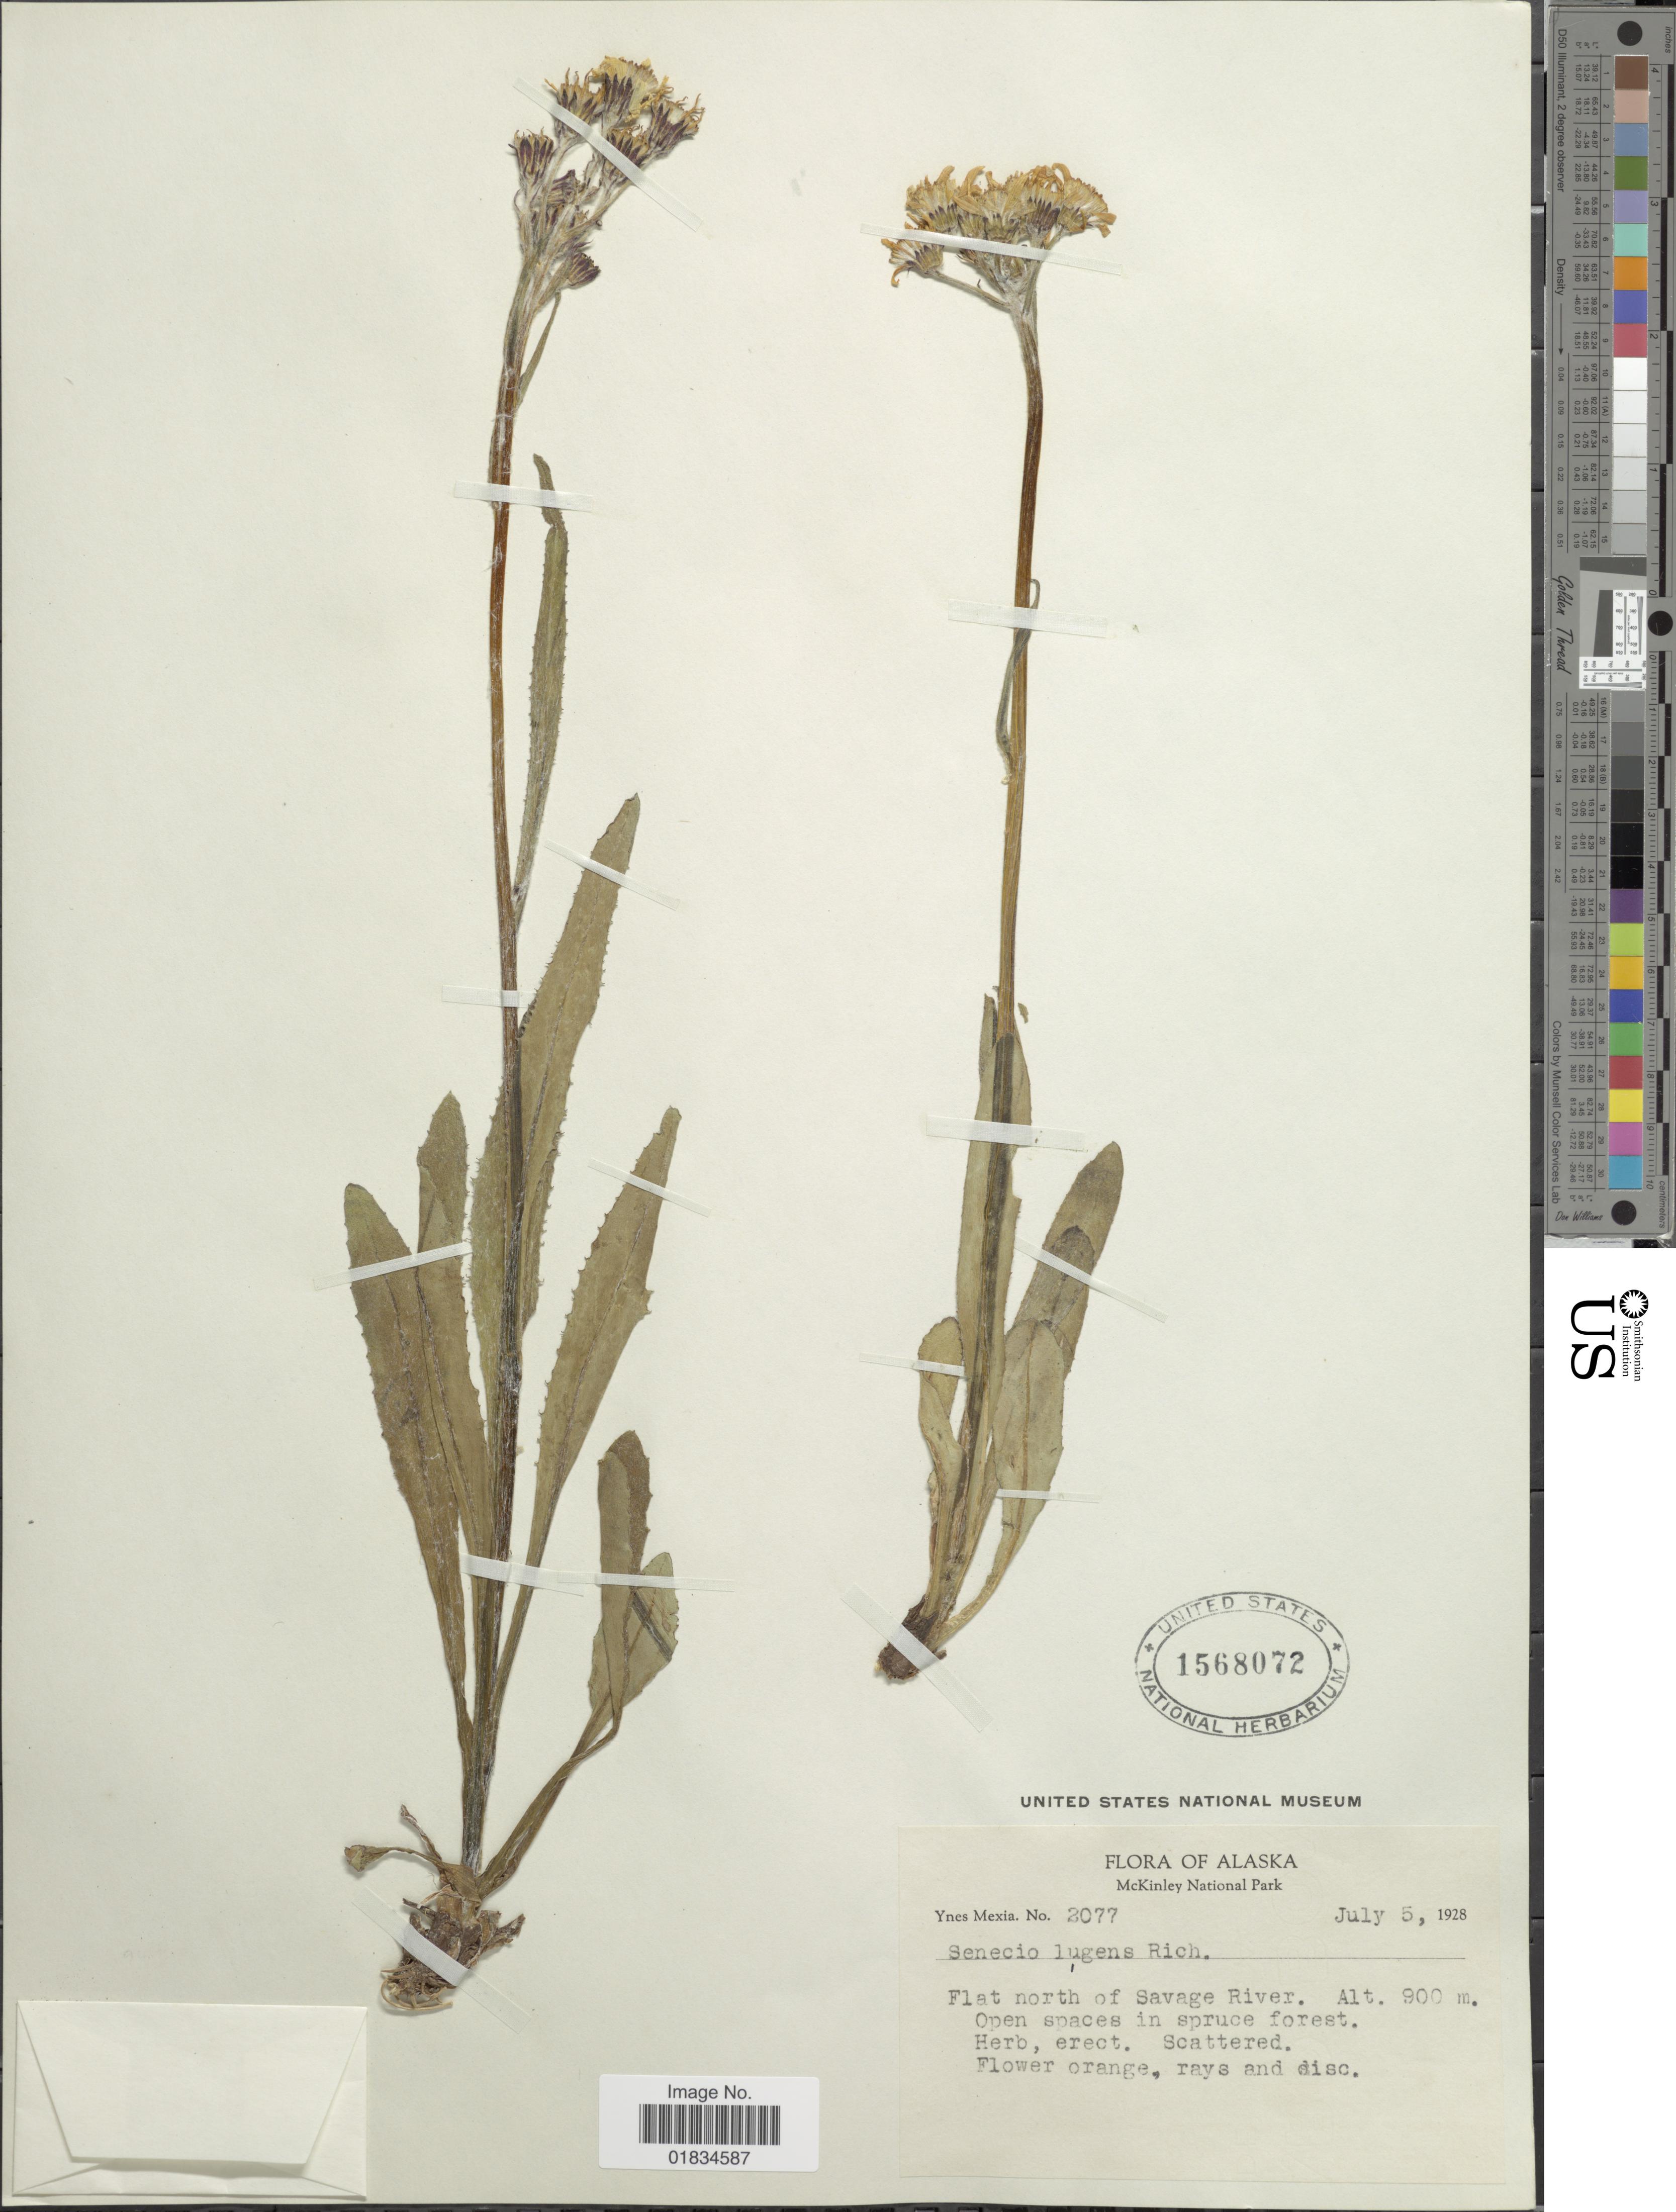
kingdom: Plantae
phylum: Tracheophyta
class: Magnoliopsida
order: Asterales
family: Asteraceae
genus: Senecio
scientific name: Senecio lugens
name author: Richardson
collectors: Y. Mexia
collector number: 2077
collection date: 1928-07-05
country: United States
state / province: Alaska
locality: Flat North of Savage River. McKinley National Park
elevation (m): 900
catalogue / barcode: US 1568072